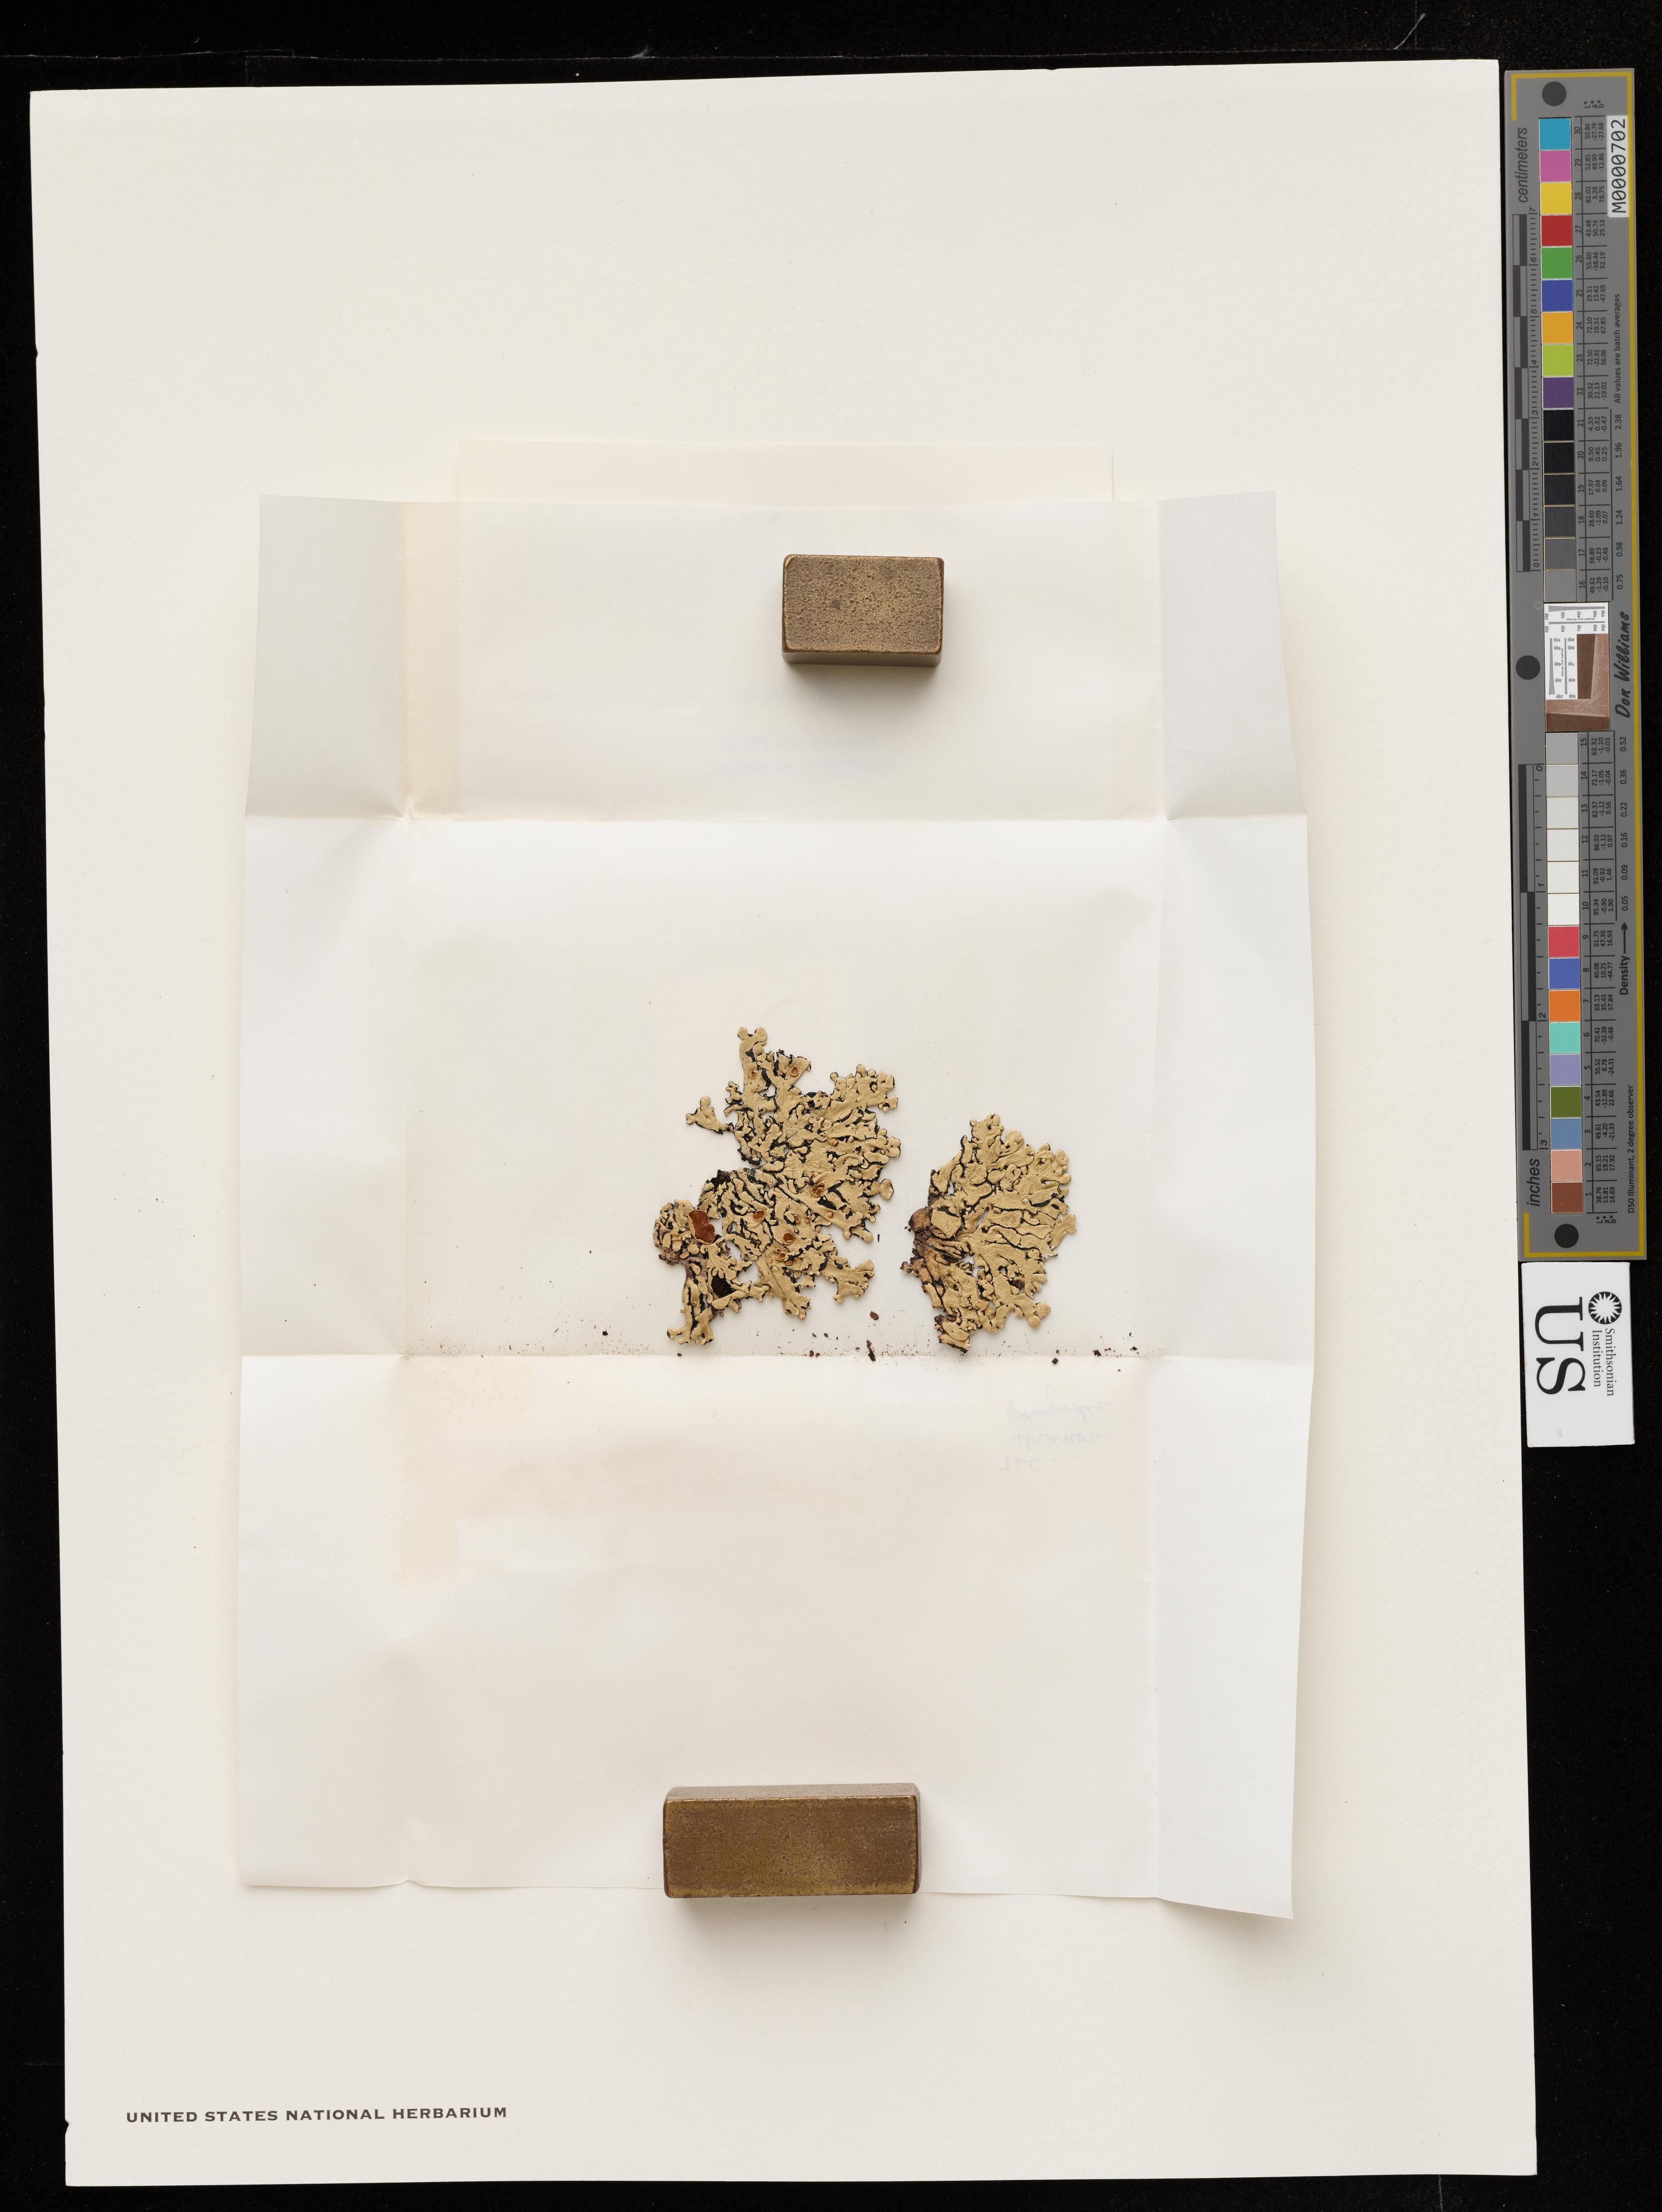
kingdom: Fungi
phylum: Ascomycota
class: Lecanoromycetes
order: Lecanorales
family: Parmeliaceae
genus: Hypogymnia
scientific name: Hypogymnia occidentalis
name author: L.H. Pike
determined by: McCune, B.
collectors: M. Hale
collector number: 58183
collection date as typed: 23 Jul 1980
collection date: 1980-07-23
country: United States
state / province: California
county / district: Siskiyou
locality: Nw of Happy Camp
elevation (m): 0